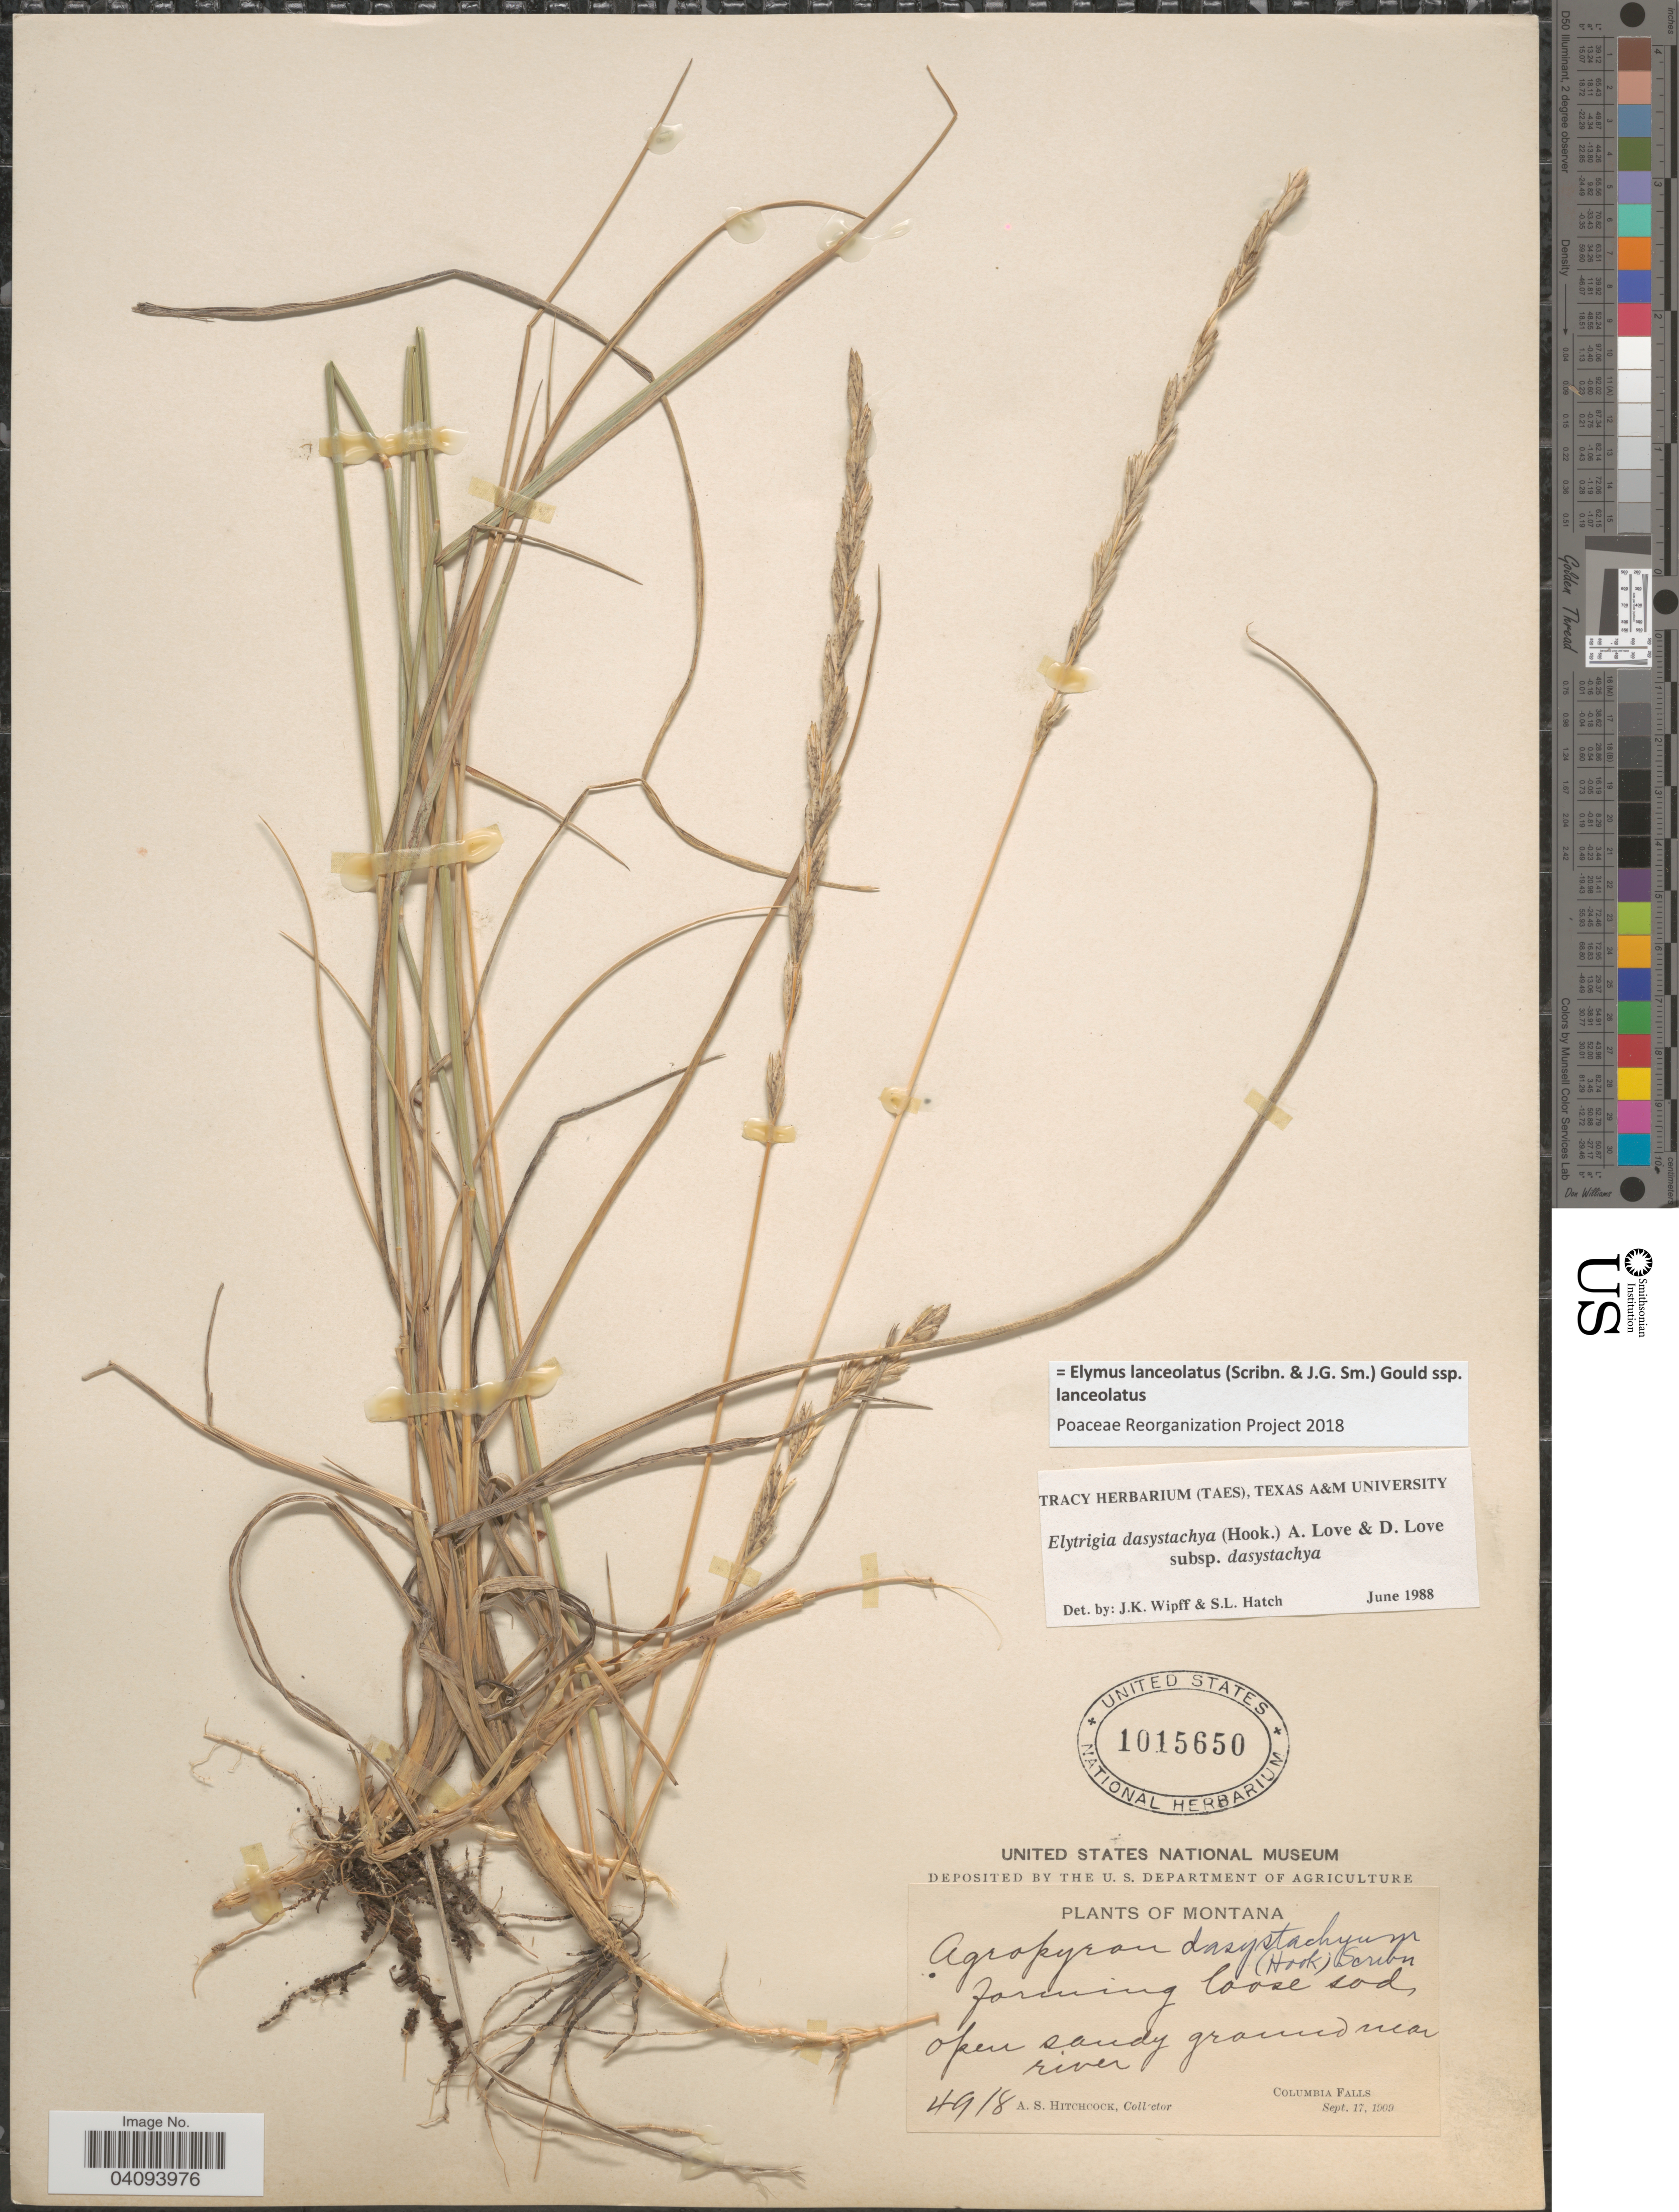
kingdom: Plantae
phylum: Tracheophyta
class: Liliopsida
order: Poales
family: Poaceae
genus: Elymus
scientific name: Elymus lanceolatus subsp. lanceolatus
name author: (Scribn. & J.G. Sm.) Gould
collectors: A. S. Hitchcock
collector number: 4918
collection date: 1909-09-17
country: United States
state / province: Montana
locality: Near river. Columbia Falls.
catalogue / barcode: US 1015650